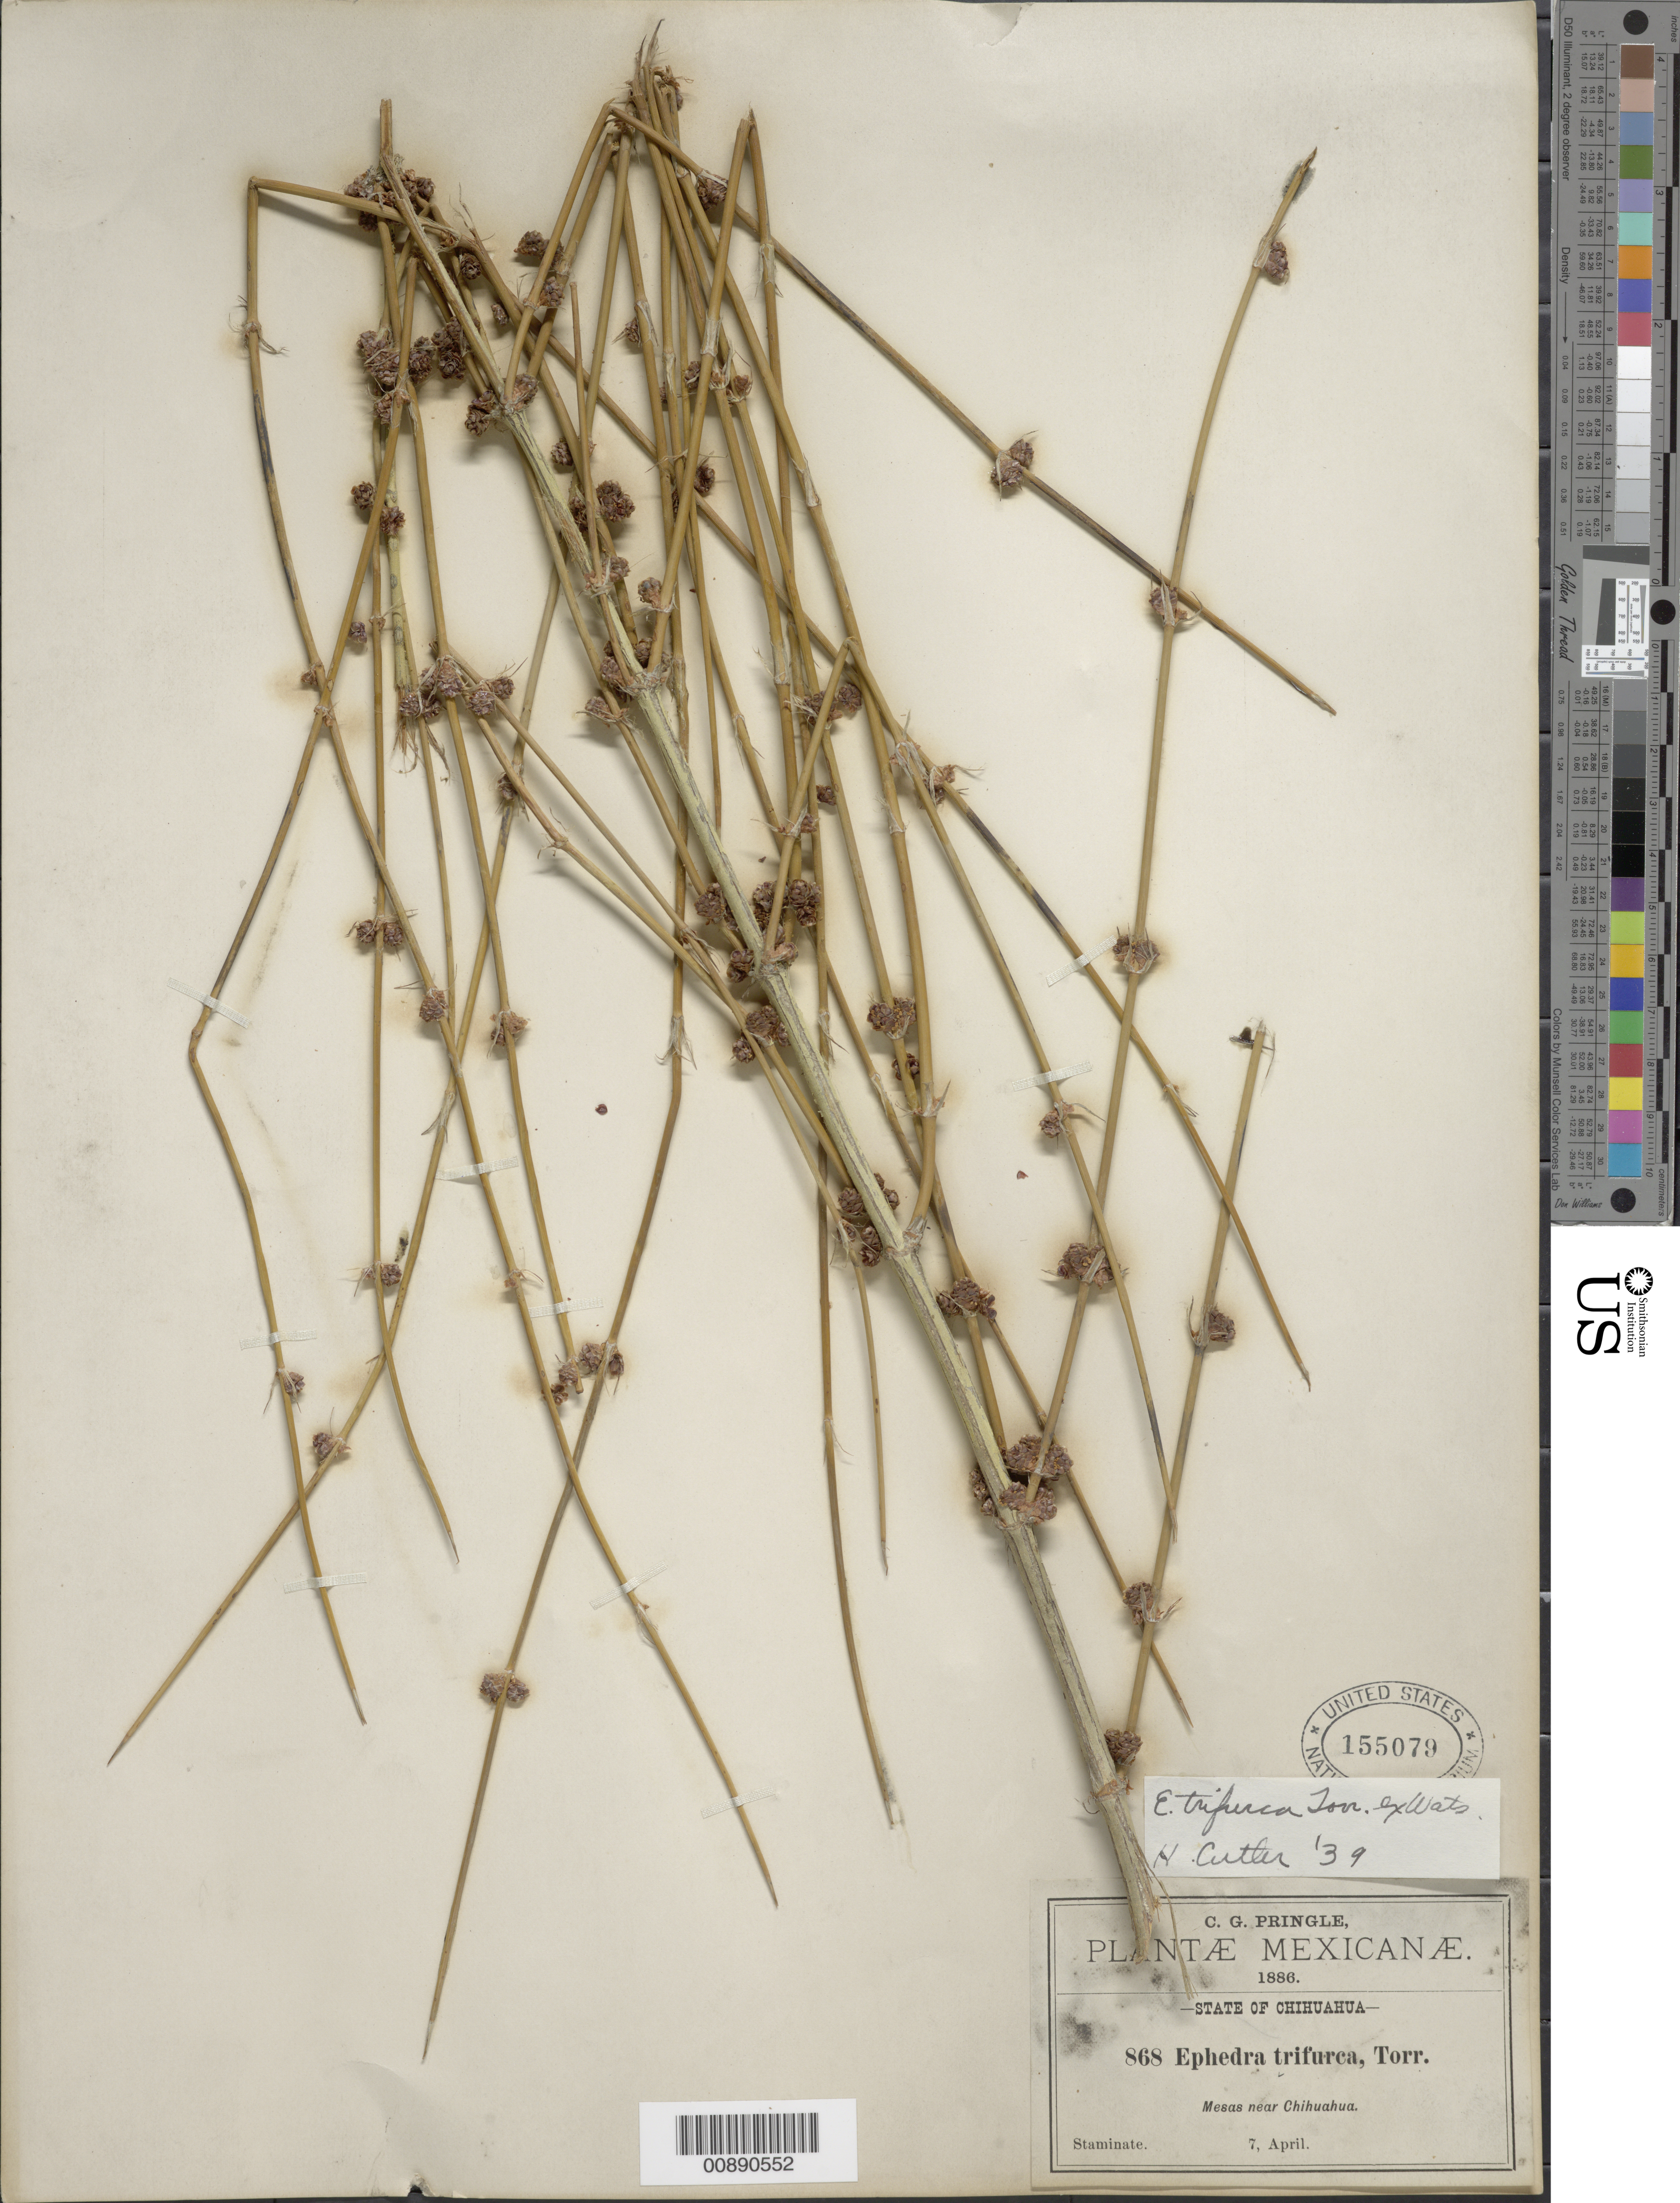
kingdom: Plantae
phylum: Tracheophyta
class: Gnetopsida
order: Ephedrales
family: Ephedraceae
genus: Ephedra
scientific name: Ephedra trifurca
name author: Torr. ex S. Watson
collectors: C. G. Pringle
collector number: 868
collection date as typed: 07 Apr 1886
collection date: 1886-04-07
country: Mexico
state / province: Chihuahua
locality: Mesas near Chihuahua.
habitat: Mesas.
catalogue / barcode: US 155079